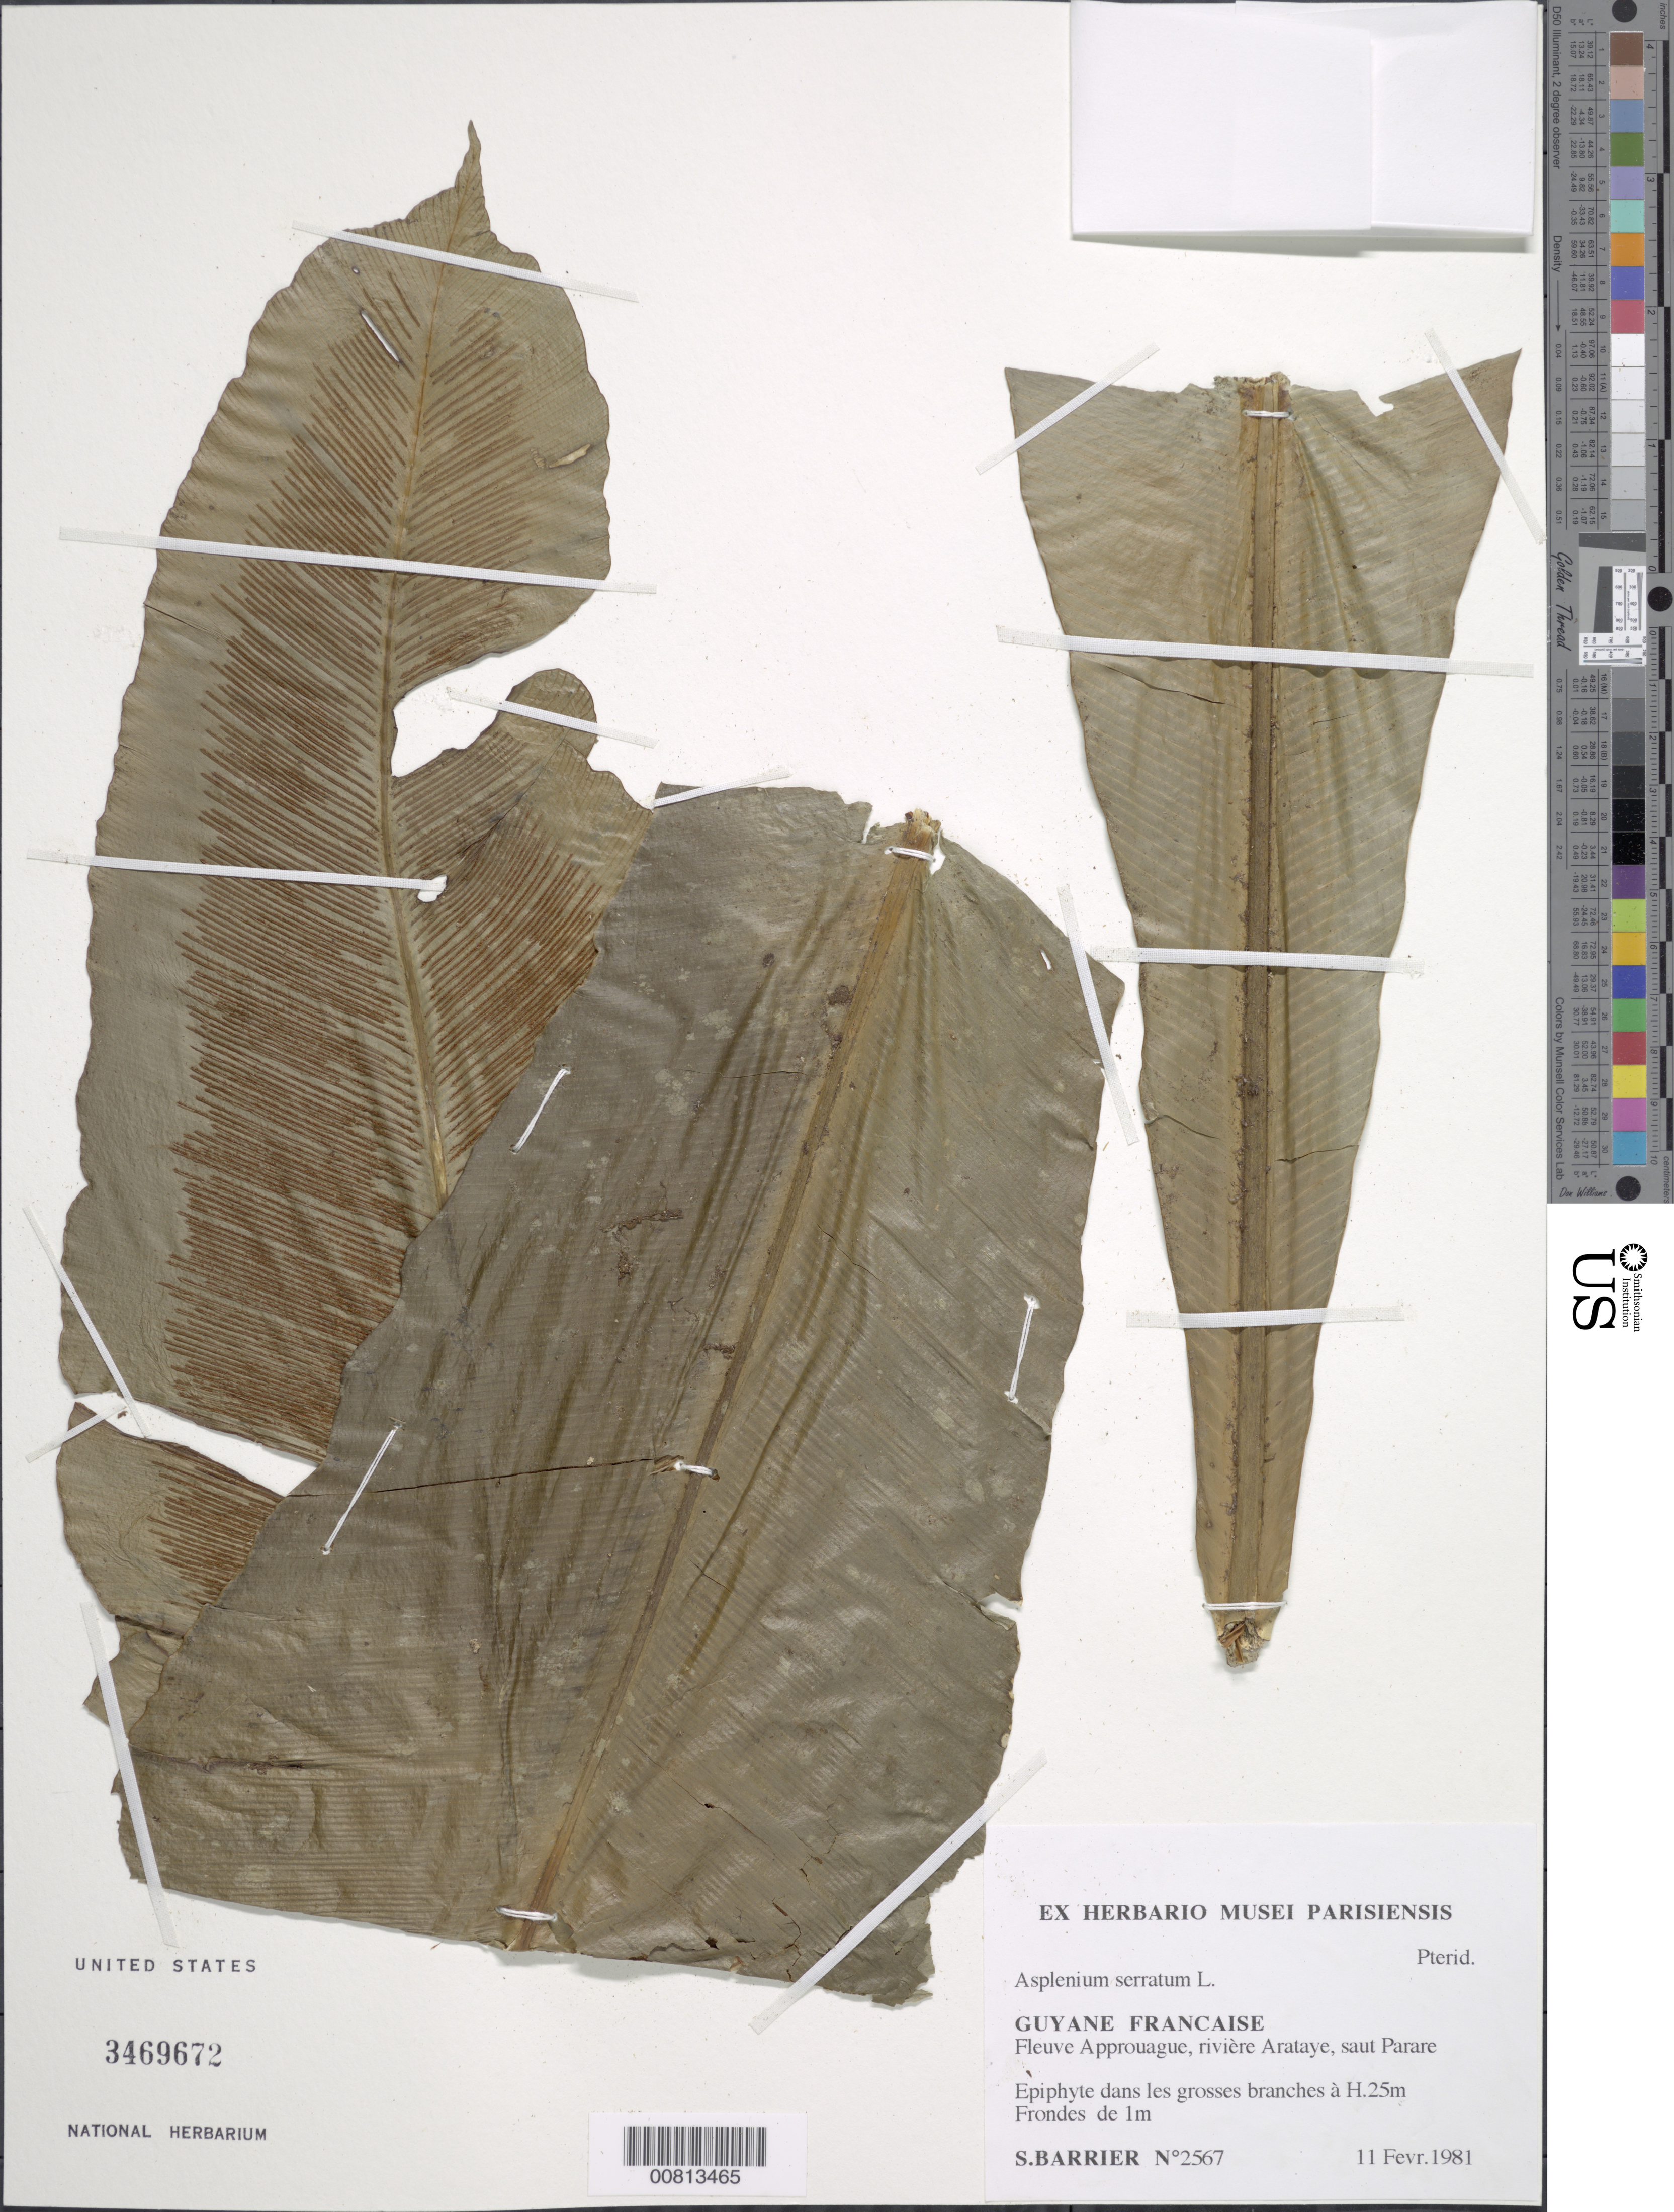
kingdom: Plantae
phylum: Tracheophyta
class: Polypodiopsida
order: Polypodiales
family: Aspleniaceae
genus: Asplenium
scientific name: Asplenium serratum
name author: L.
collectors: S. Barrier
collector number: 2567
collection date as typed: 11-Feb-81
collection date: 1981-02-11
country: French Guiana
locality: Arataye R. (affluent de l'Approuague), Saut Pararé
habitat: On large branches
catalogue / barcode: US 3469672